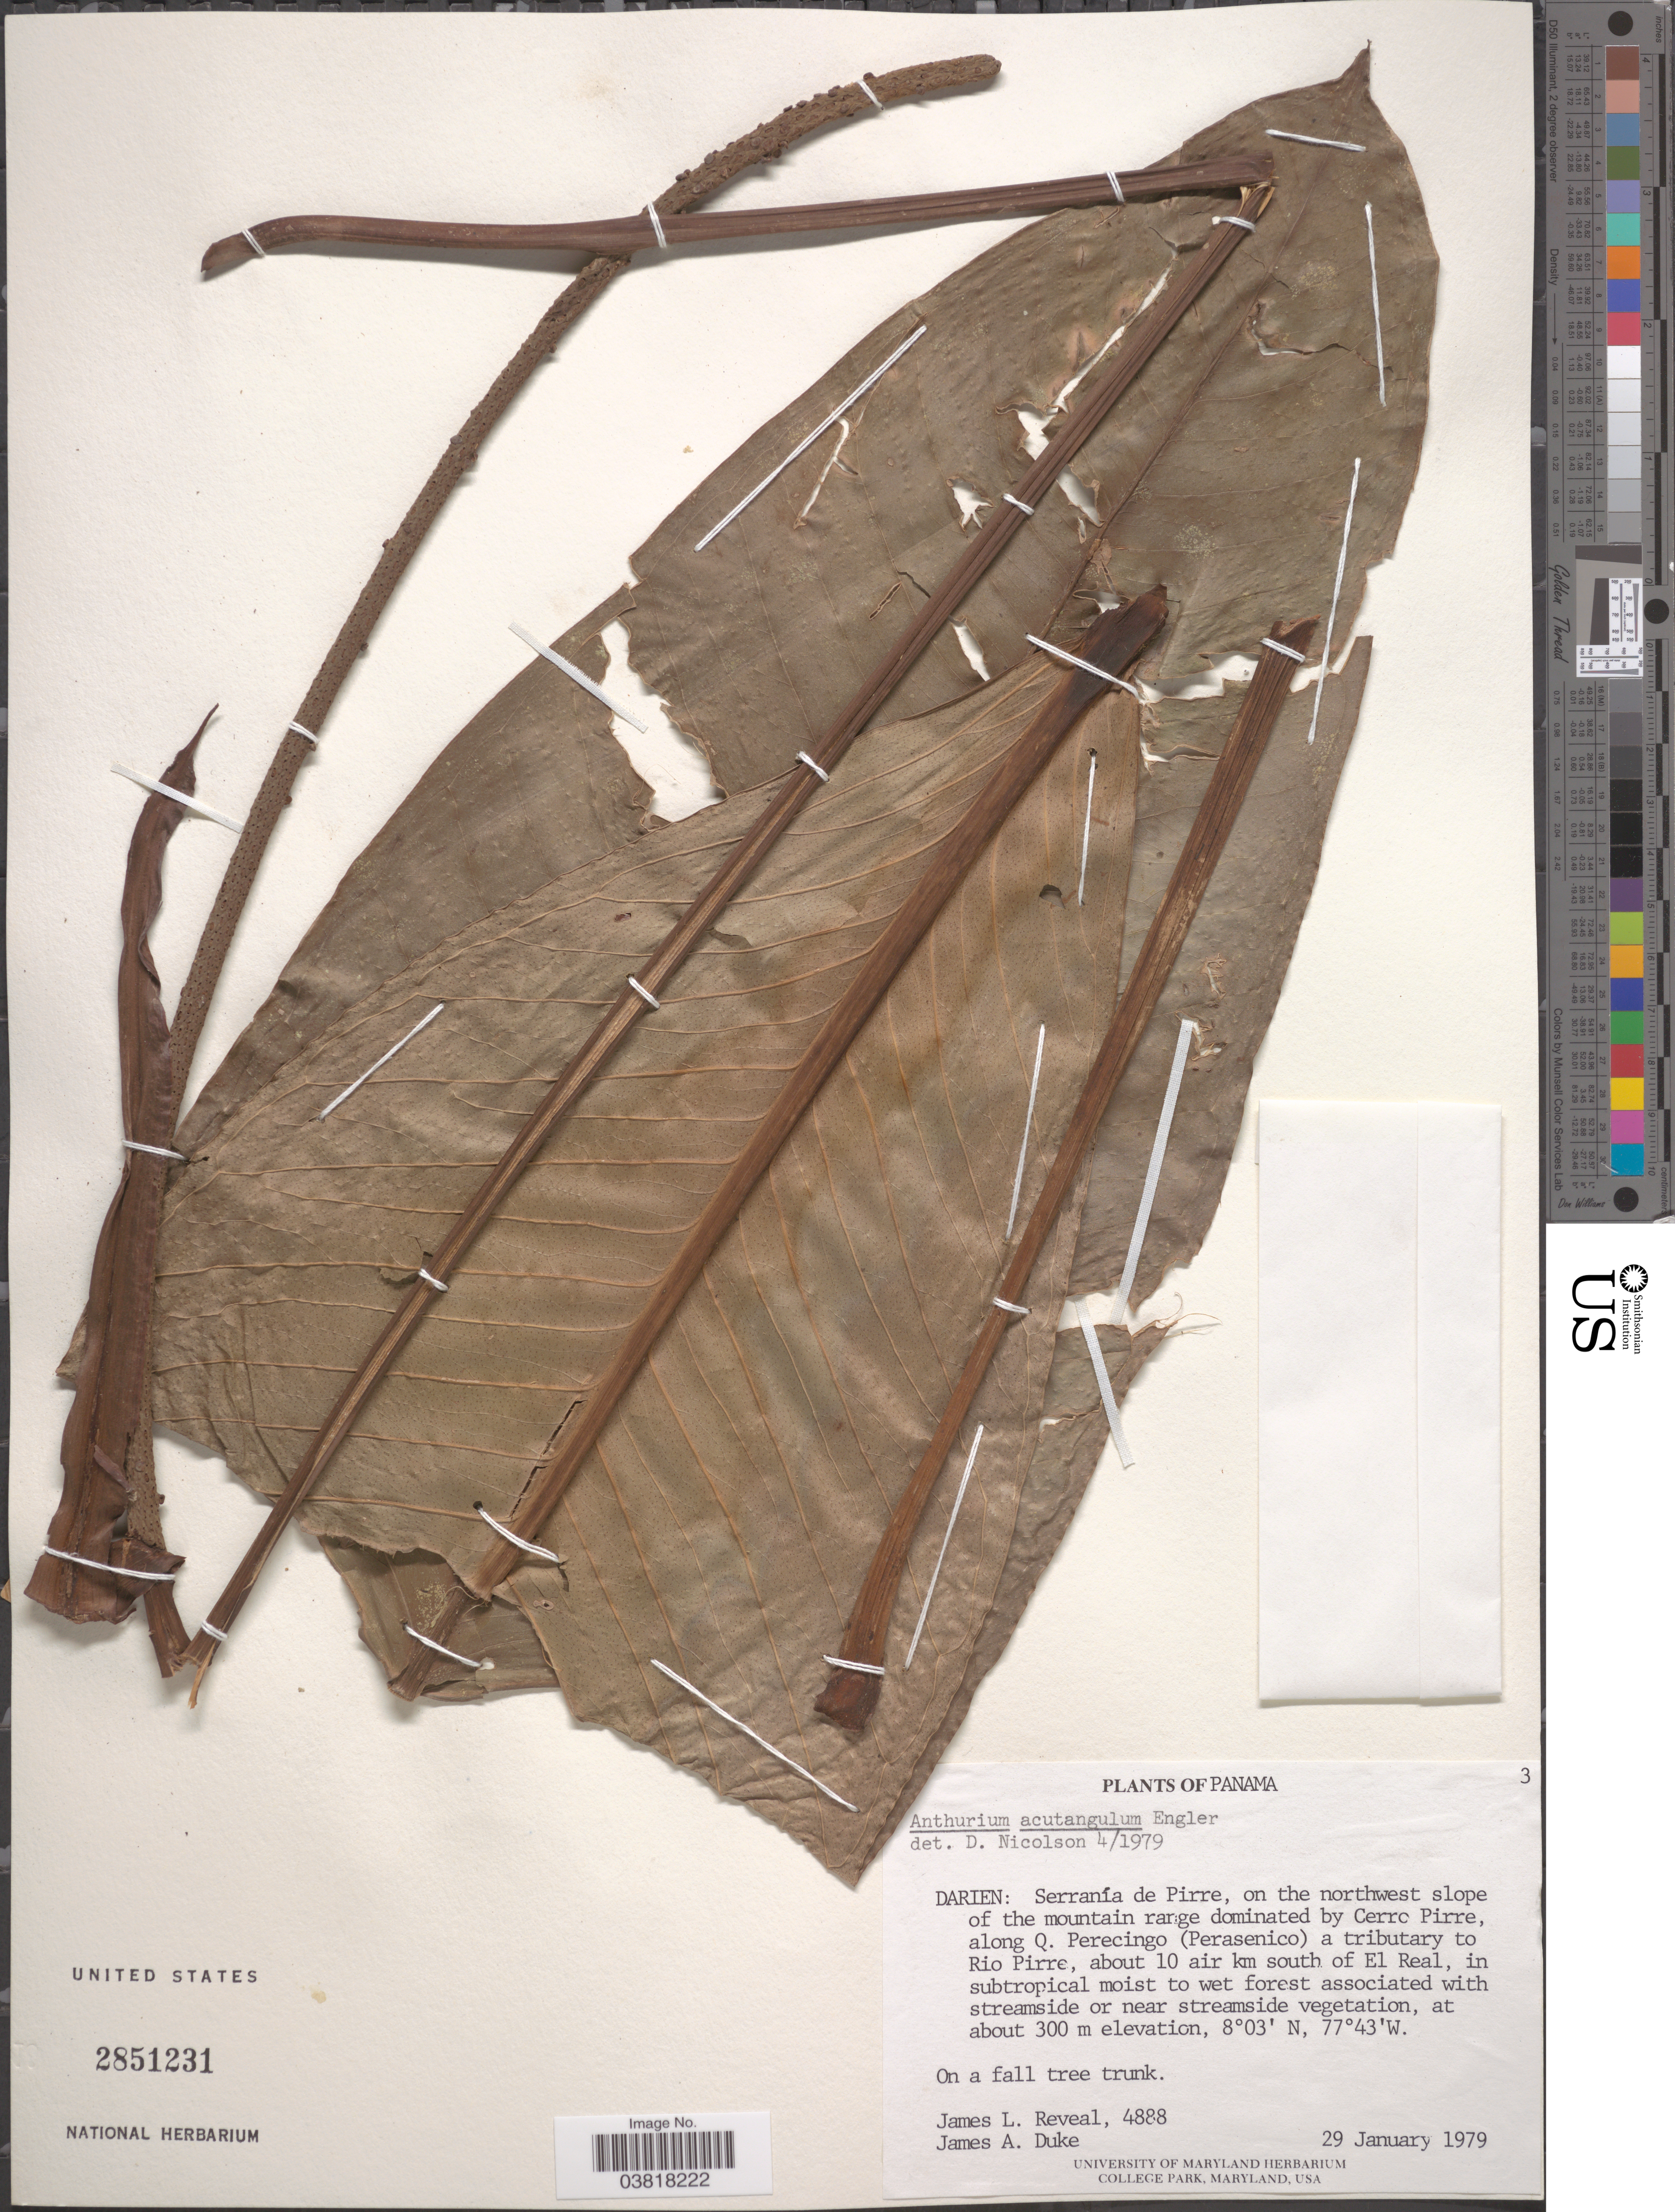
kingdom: Plantae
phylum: Tracheophyta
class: Liliopsida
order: Alismatales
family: Araceae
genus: Anthurium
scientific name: Anthurium acutangulum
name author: Engl.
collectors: J. L. Reveal & J. A. Duke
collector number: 4888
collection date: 1979-01-29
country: Panama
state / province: Darien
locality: Serranía de Pirre, on the northwest slope of the mountain range dominated by Cerro Pirre, along Q. Perecingo (Perasenico) a tributary to Rio Pirre, about 10 air km south of El Real.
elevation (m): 300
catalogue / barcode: US 2851231